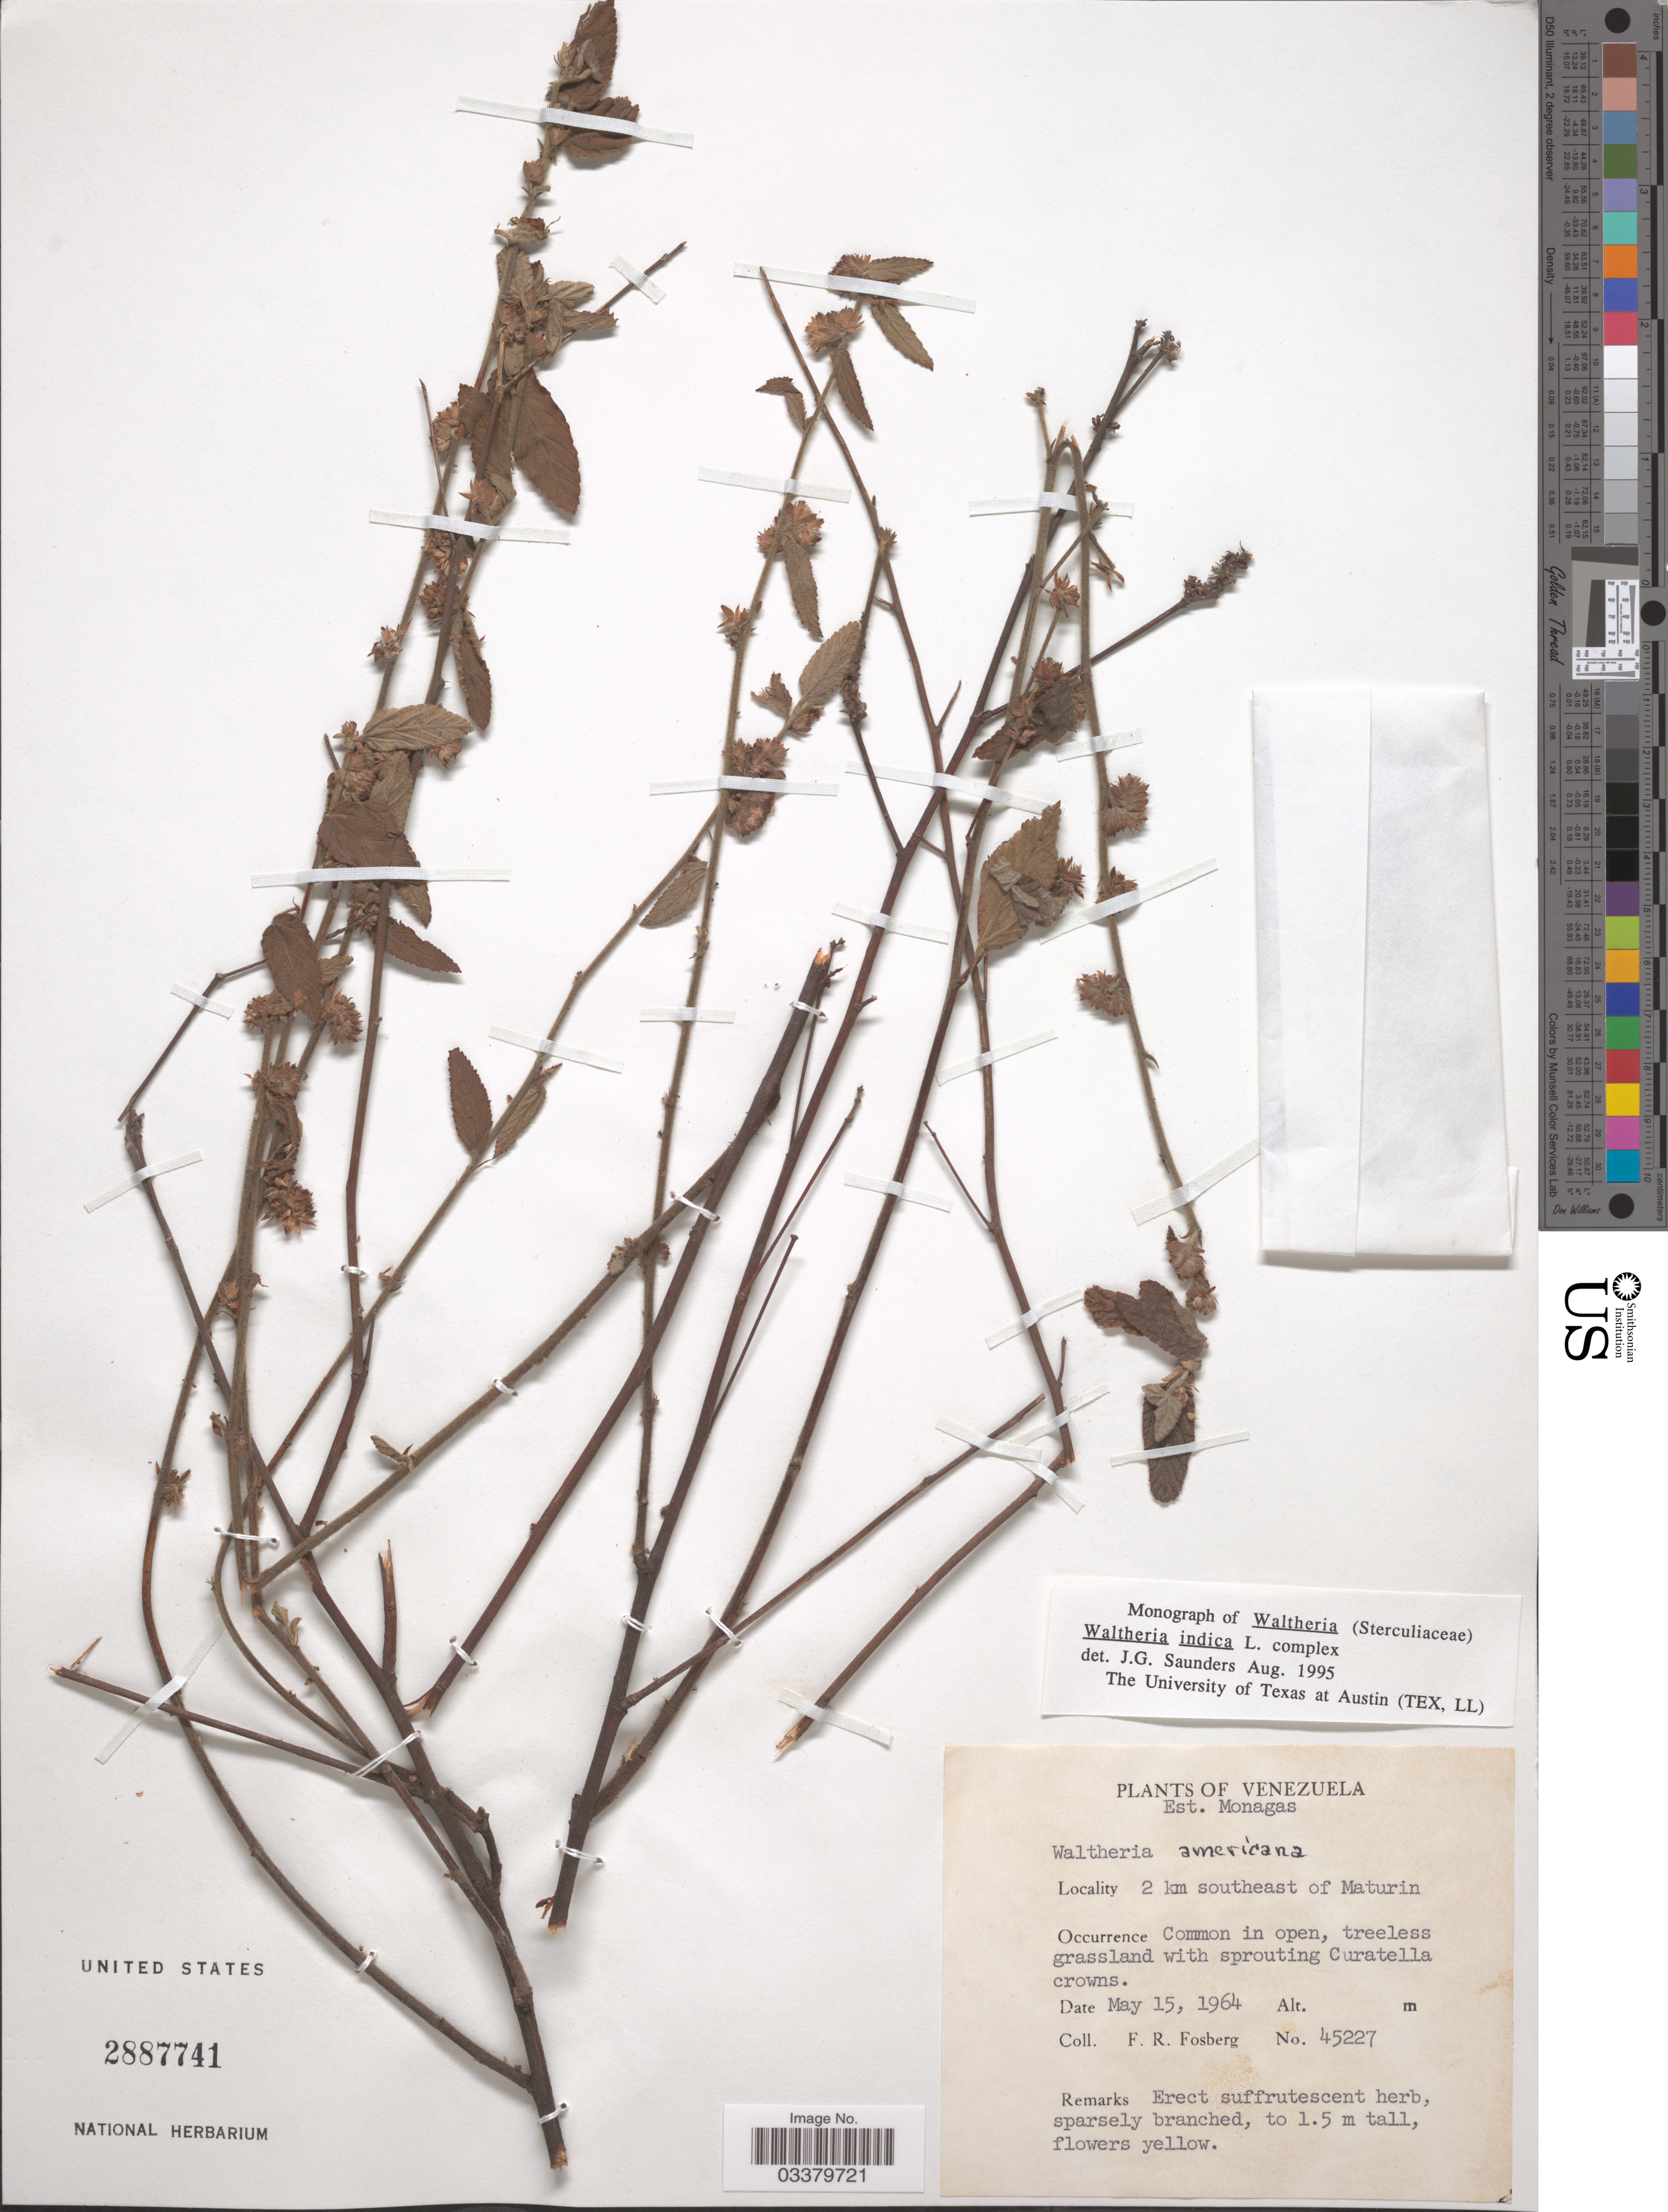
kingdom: Plantae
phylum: Tracheophyta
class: Magnoliopsida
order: Malvales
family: Malvaceae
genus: Waltheria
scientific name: Waltheria indica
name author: L.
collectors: F. R. Fosberg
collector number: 45227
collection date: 1964-05-15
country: Venezuela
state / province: Monagas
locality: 2 km southeast of Maturin.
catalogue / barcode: US 2887741